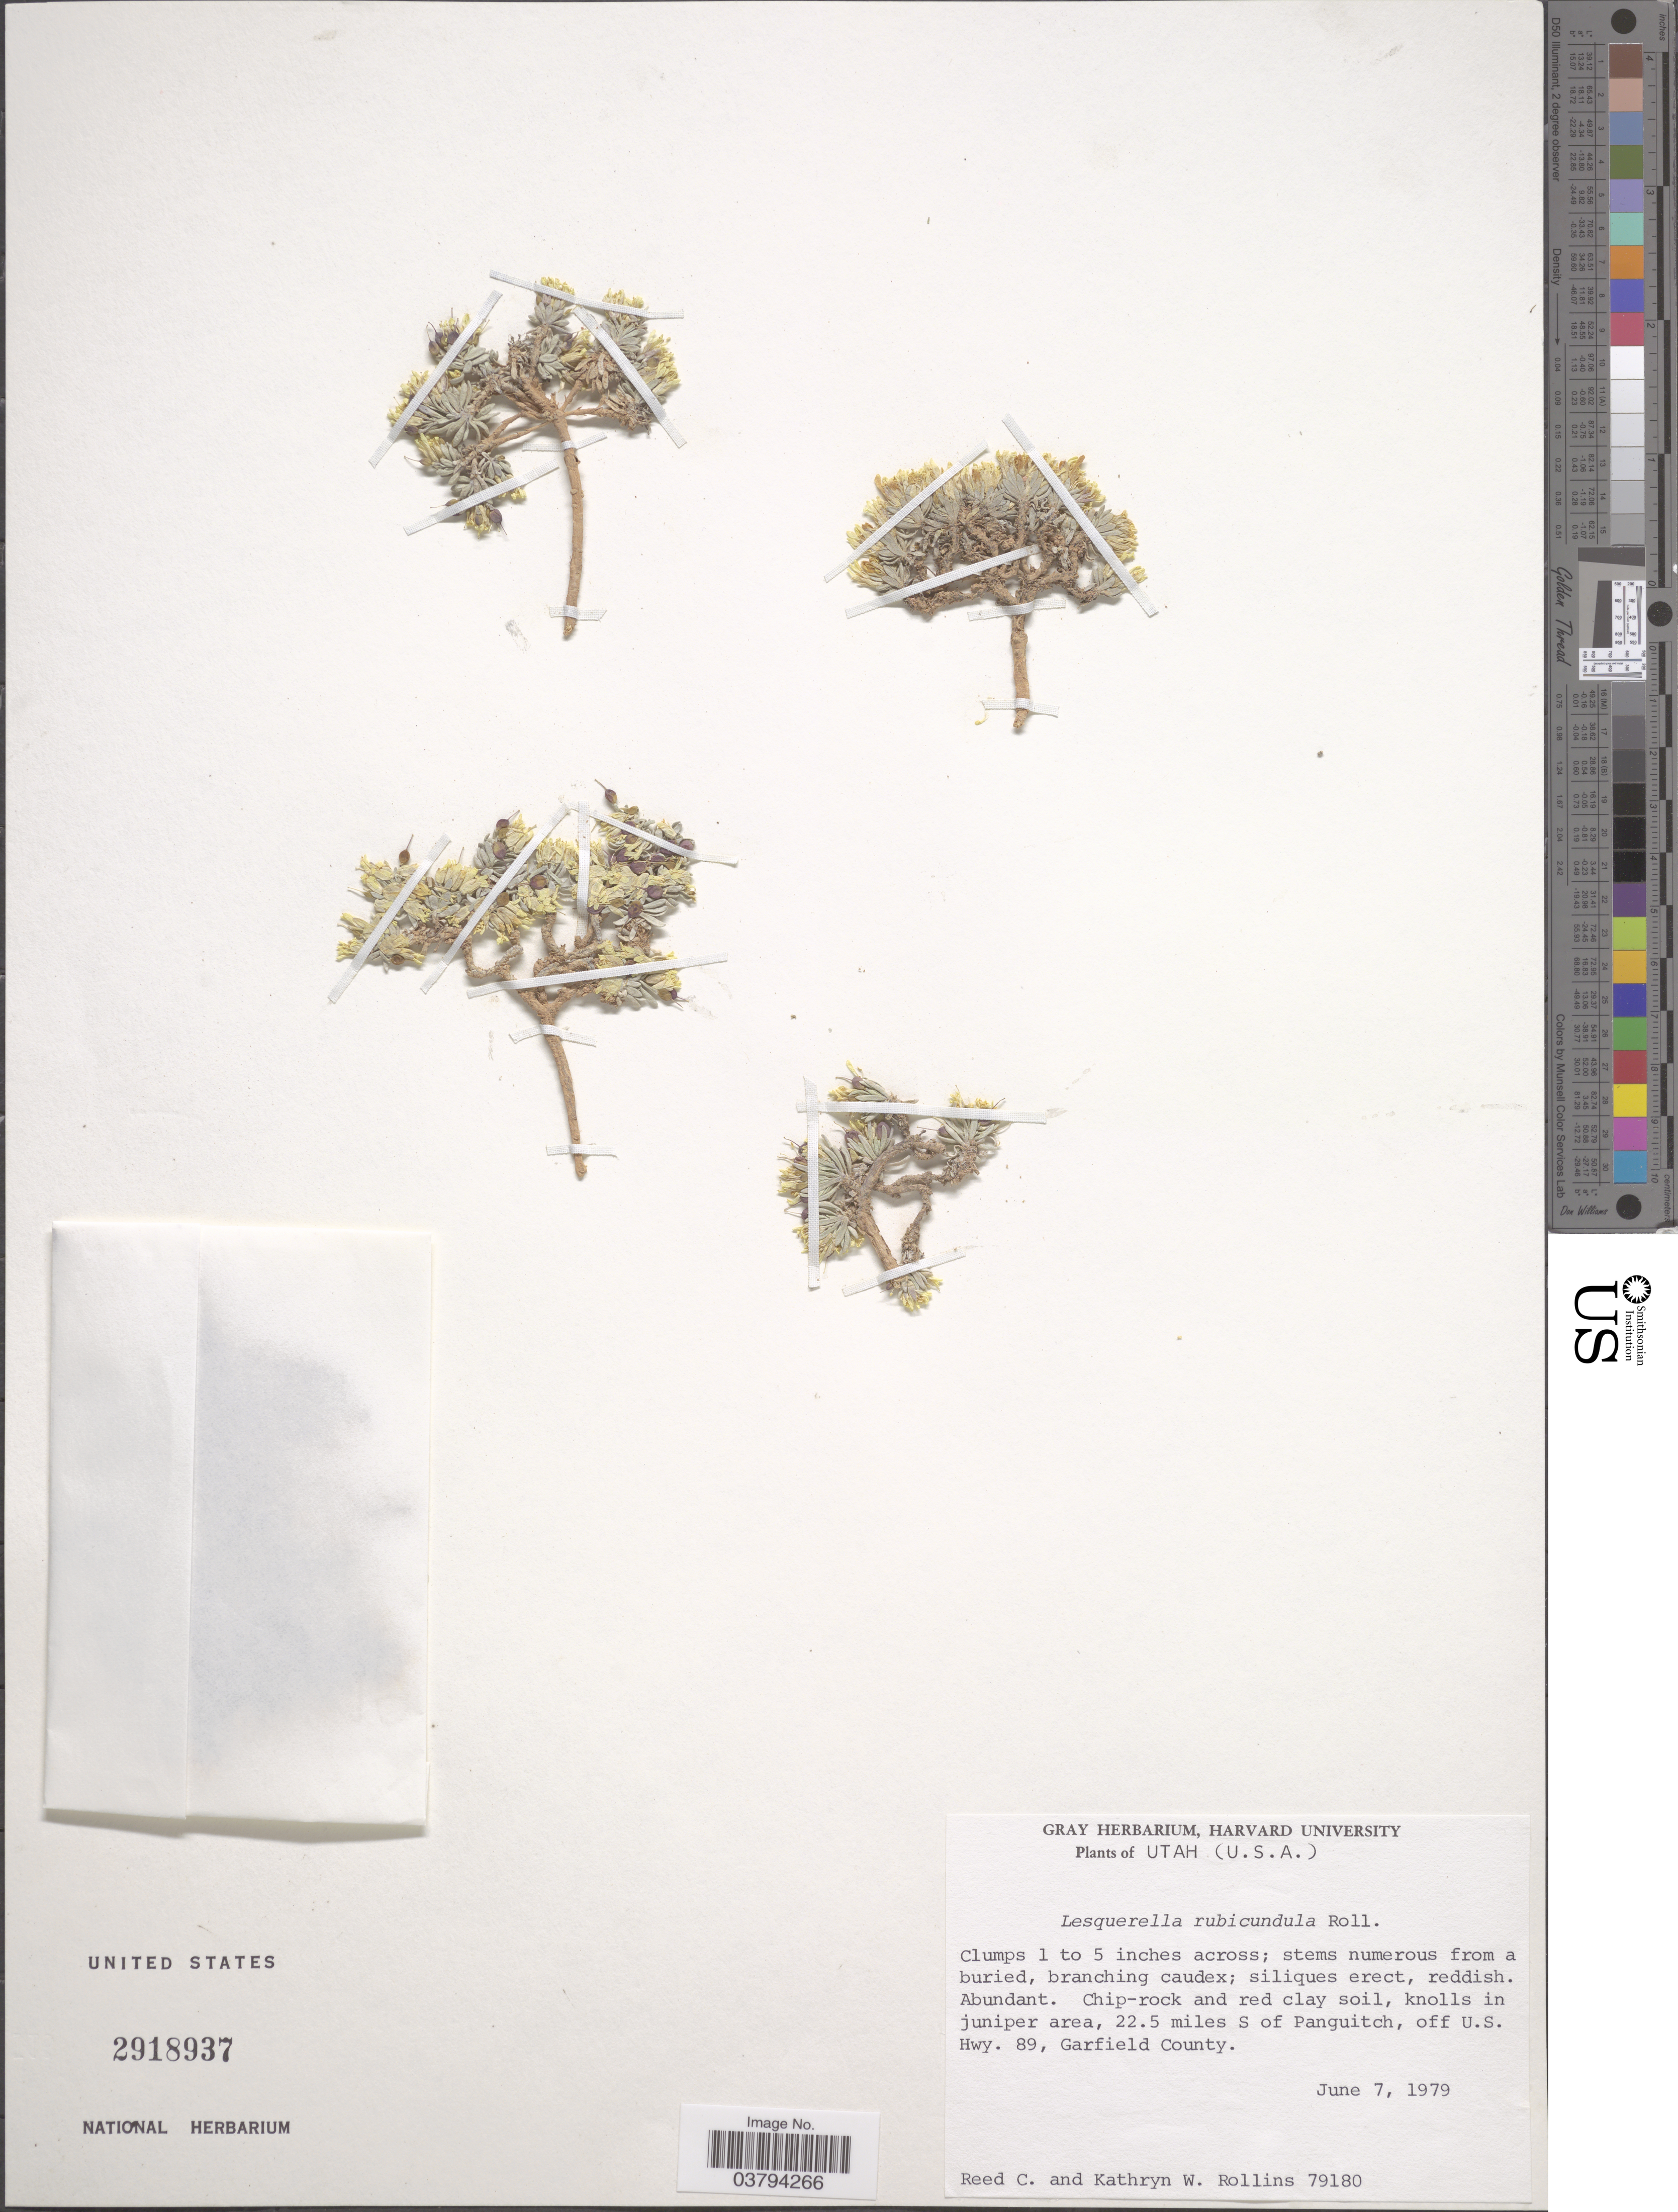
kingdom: Plantae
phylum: Tracheophyta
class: Magnoliopsida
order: Brassicales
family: Brassicaceae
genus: Lesquerella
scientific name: Lesquerella rubicundula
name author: Rollins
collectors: R. C. Rollins & K. W. Rollins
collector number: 79180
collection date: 1979-06-07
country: United States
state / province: Utah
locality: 22.5 miles S of Panguitch, off U.S. Hwy. 89, Garfield County.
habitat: chip rock and red-clay soil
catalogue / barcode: US 2918937